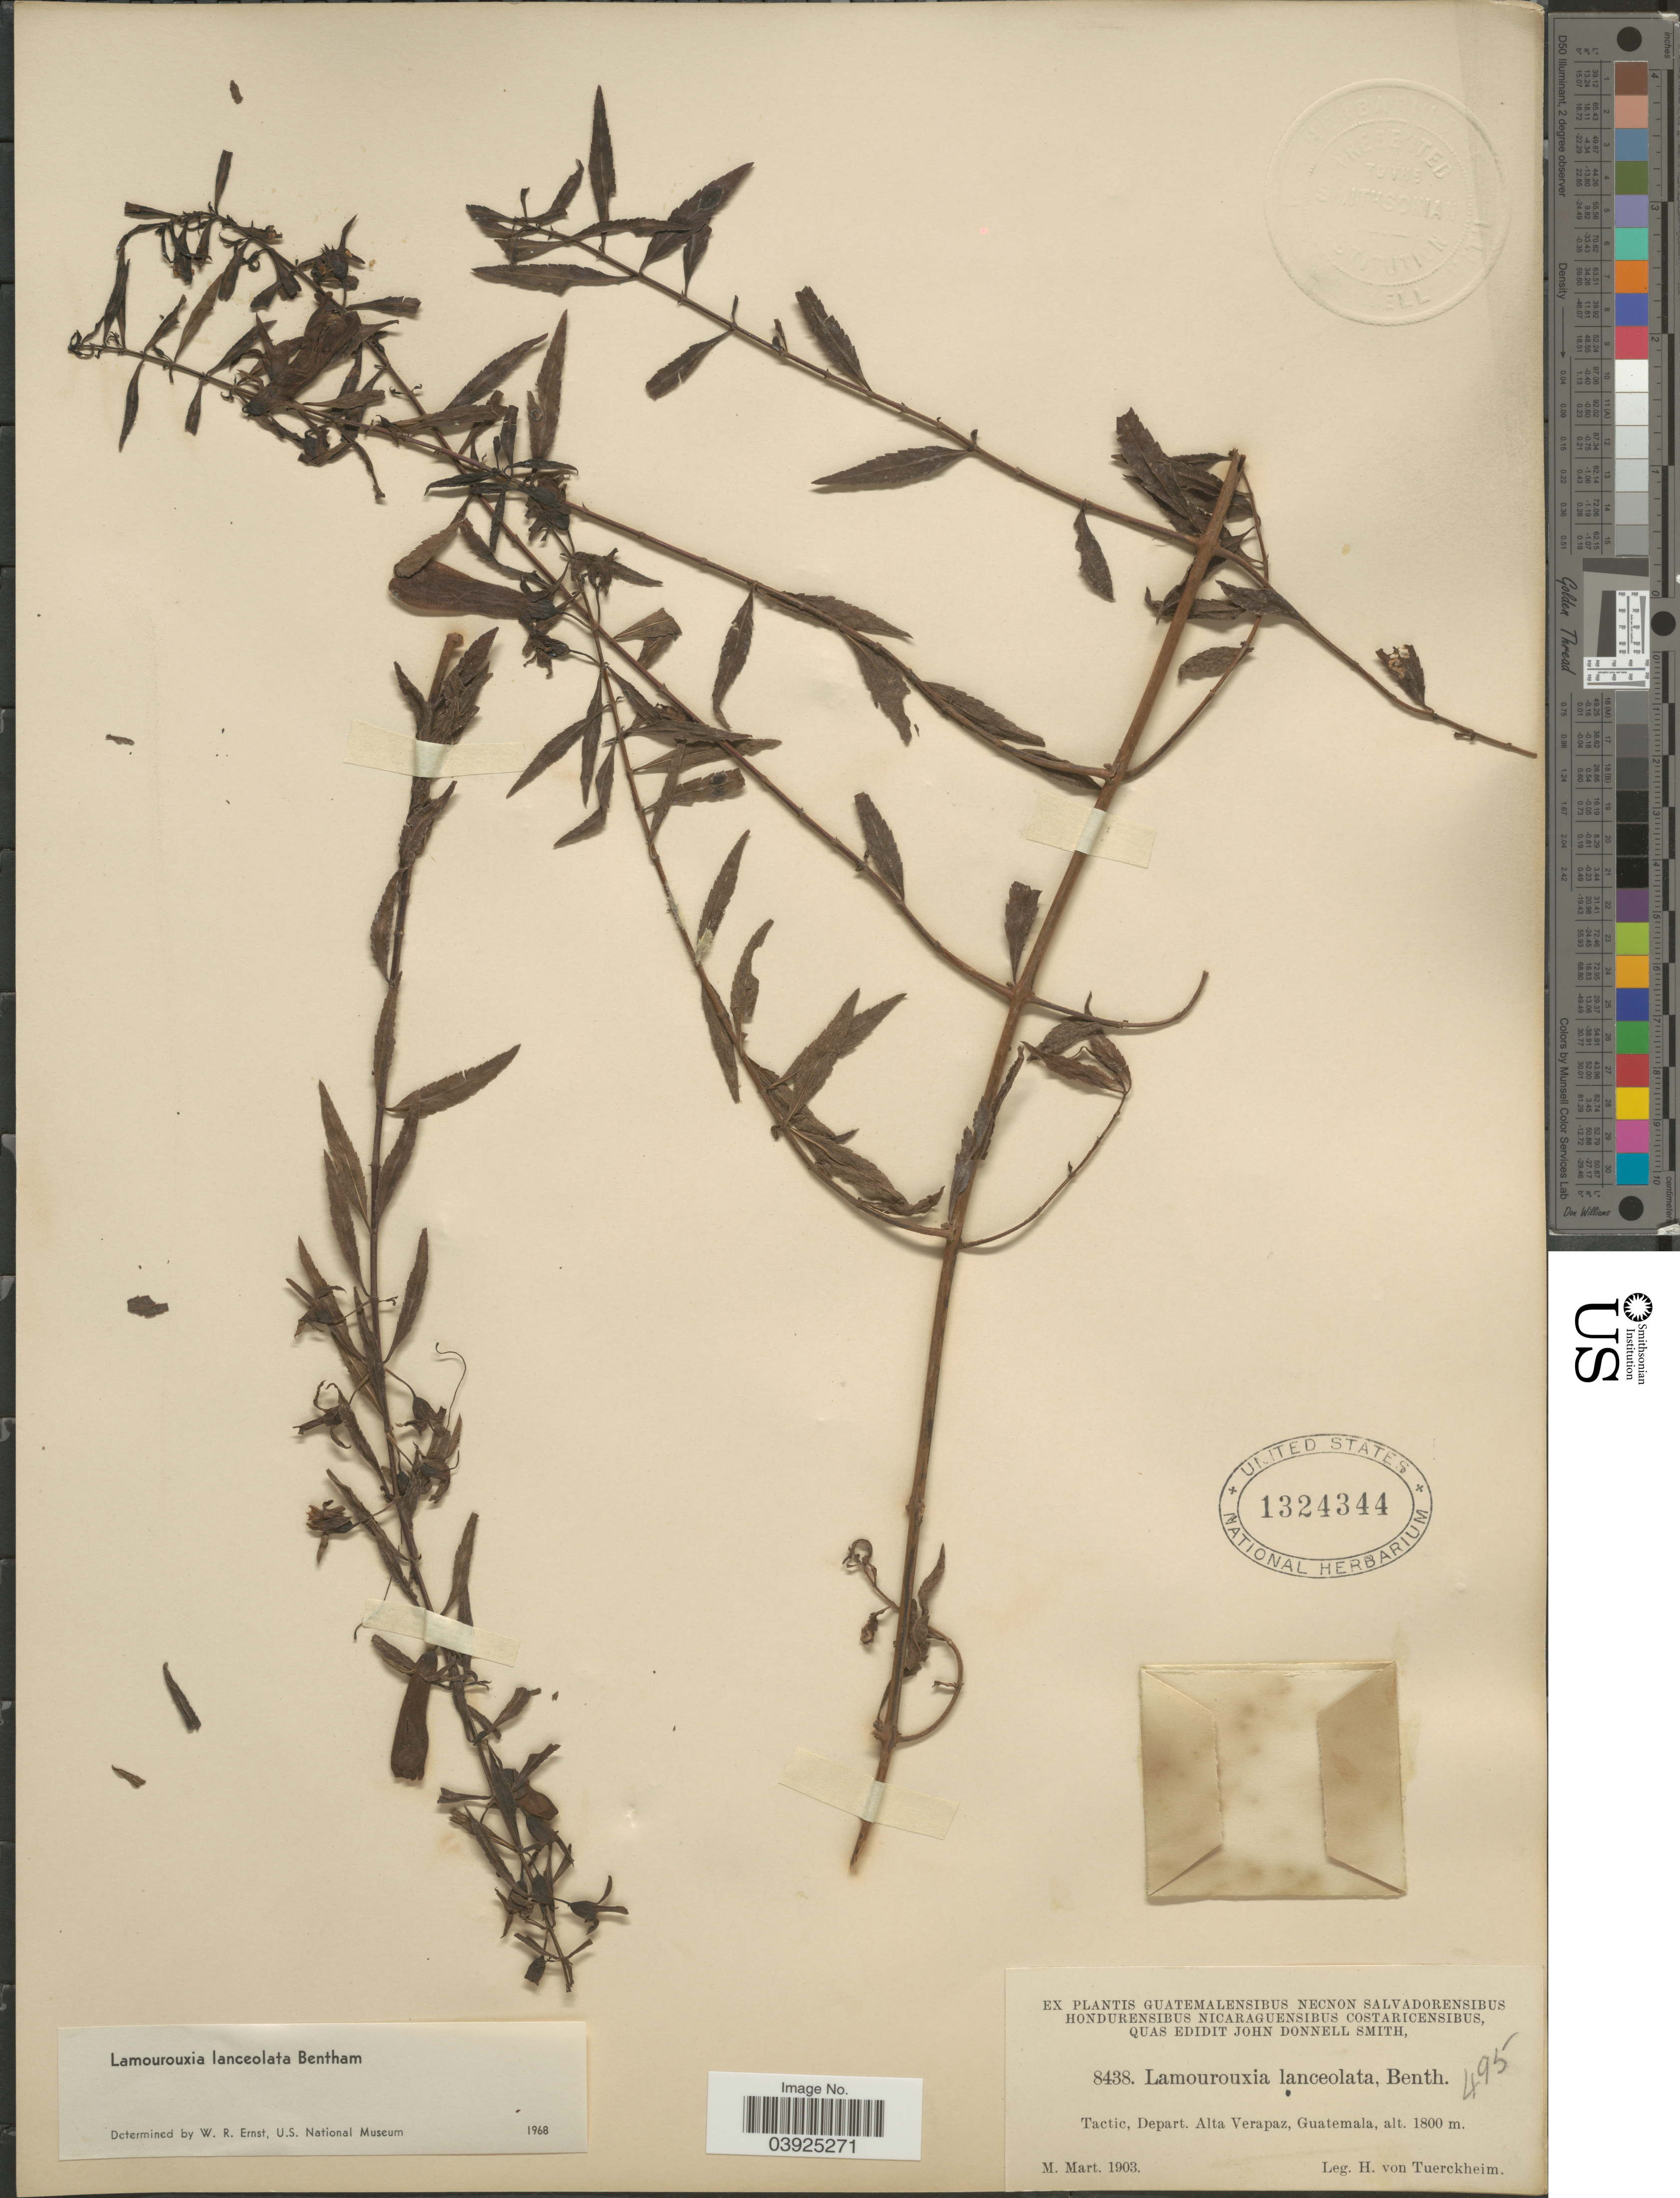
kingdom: Plantae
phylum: Tracheophyta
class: Magnoliopsida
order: Lamiales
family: Orobanchaceae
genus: Lamourouxia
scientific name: Lamourouxia lanceolata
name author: Benth.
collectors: H. von Türckheim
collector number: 8438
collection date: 1903-03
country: Guatemala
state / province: Alta Verapaz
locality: Tactic, Depart. Alta Verapaz.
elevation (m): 1800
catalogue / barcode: US 1324344